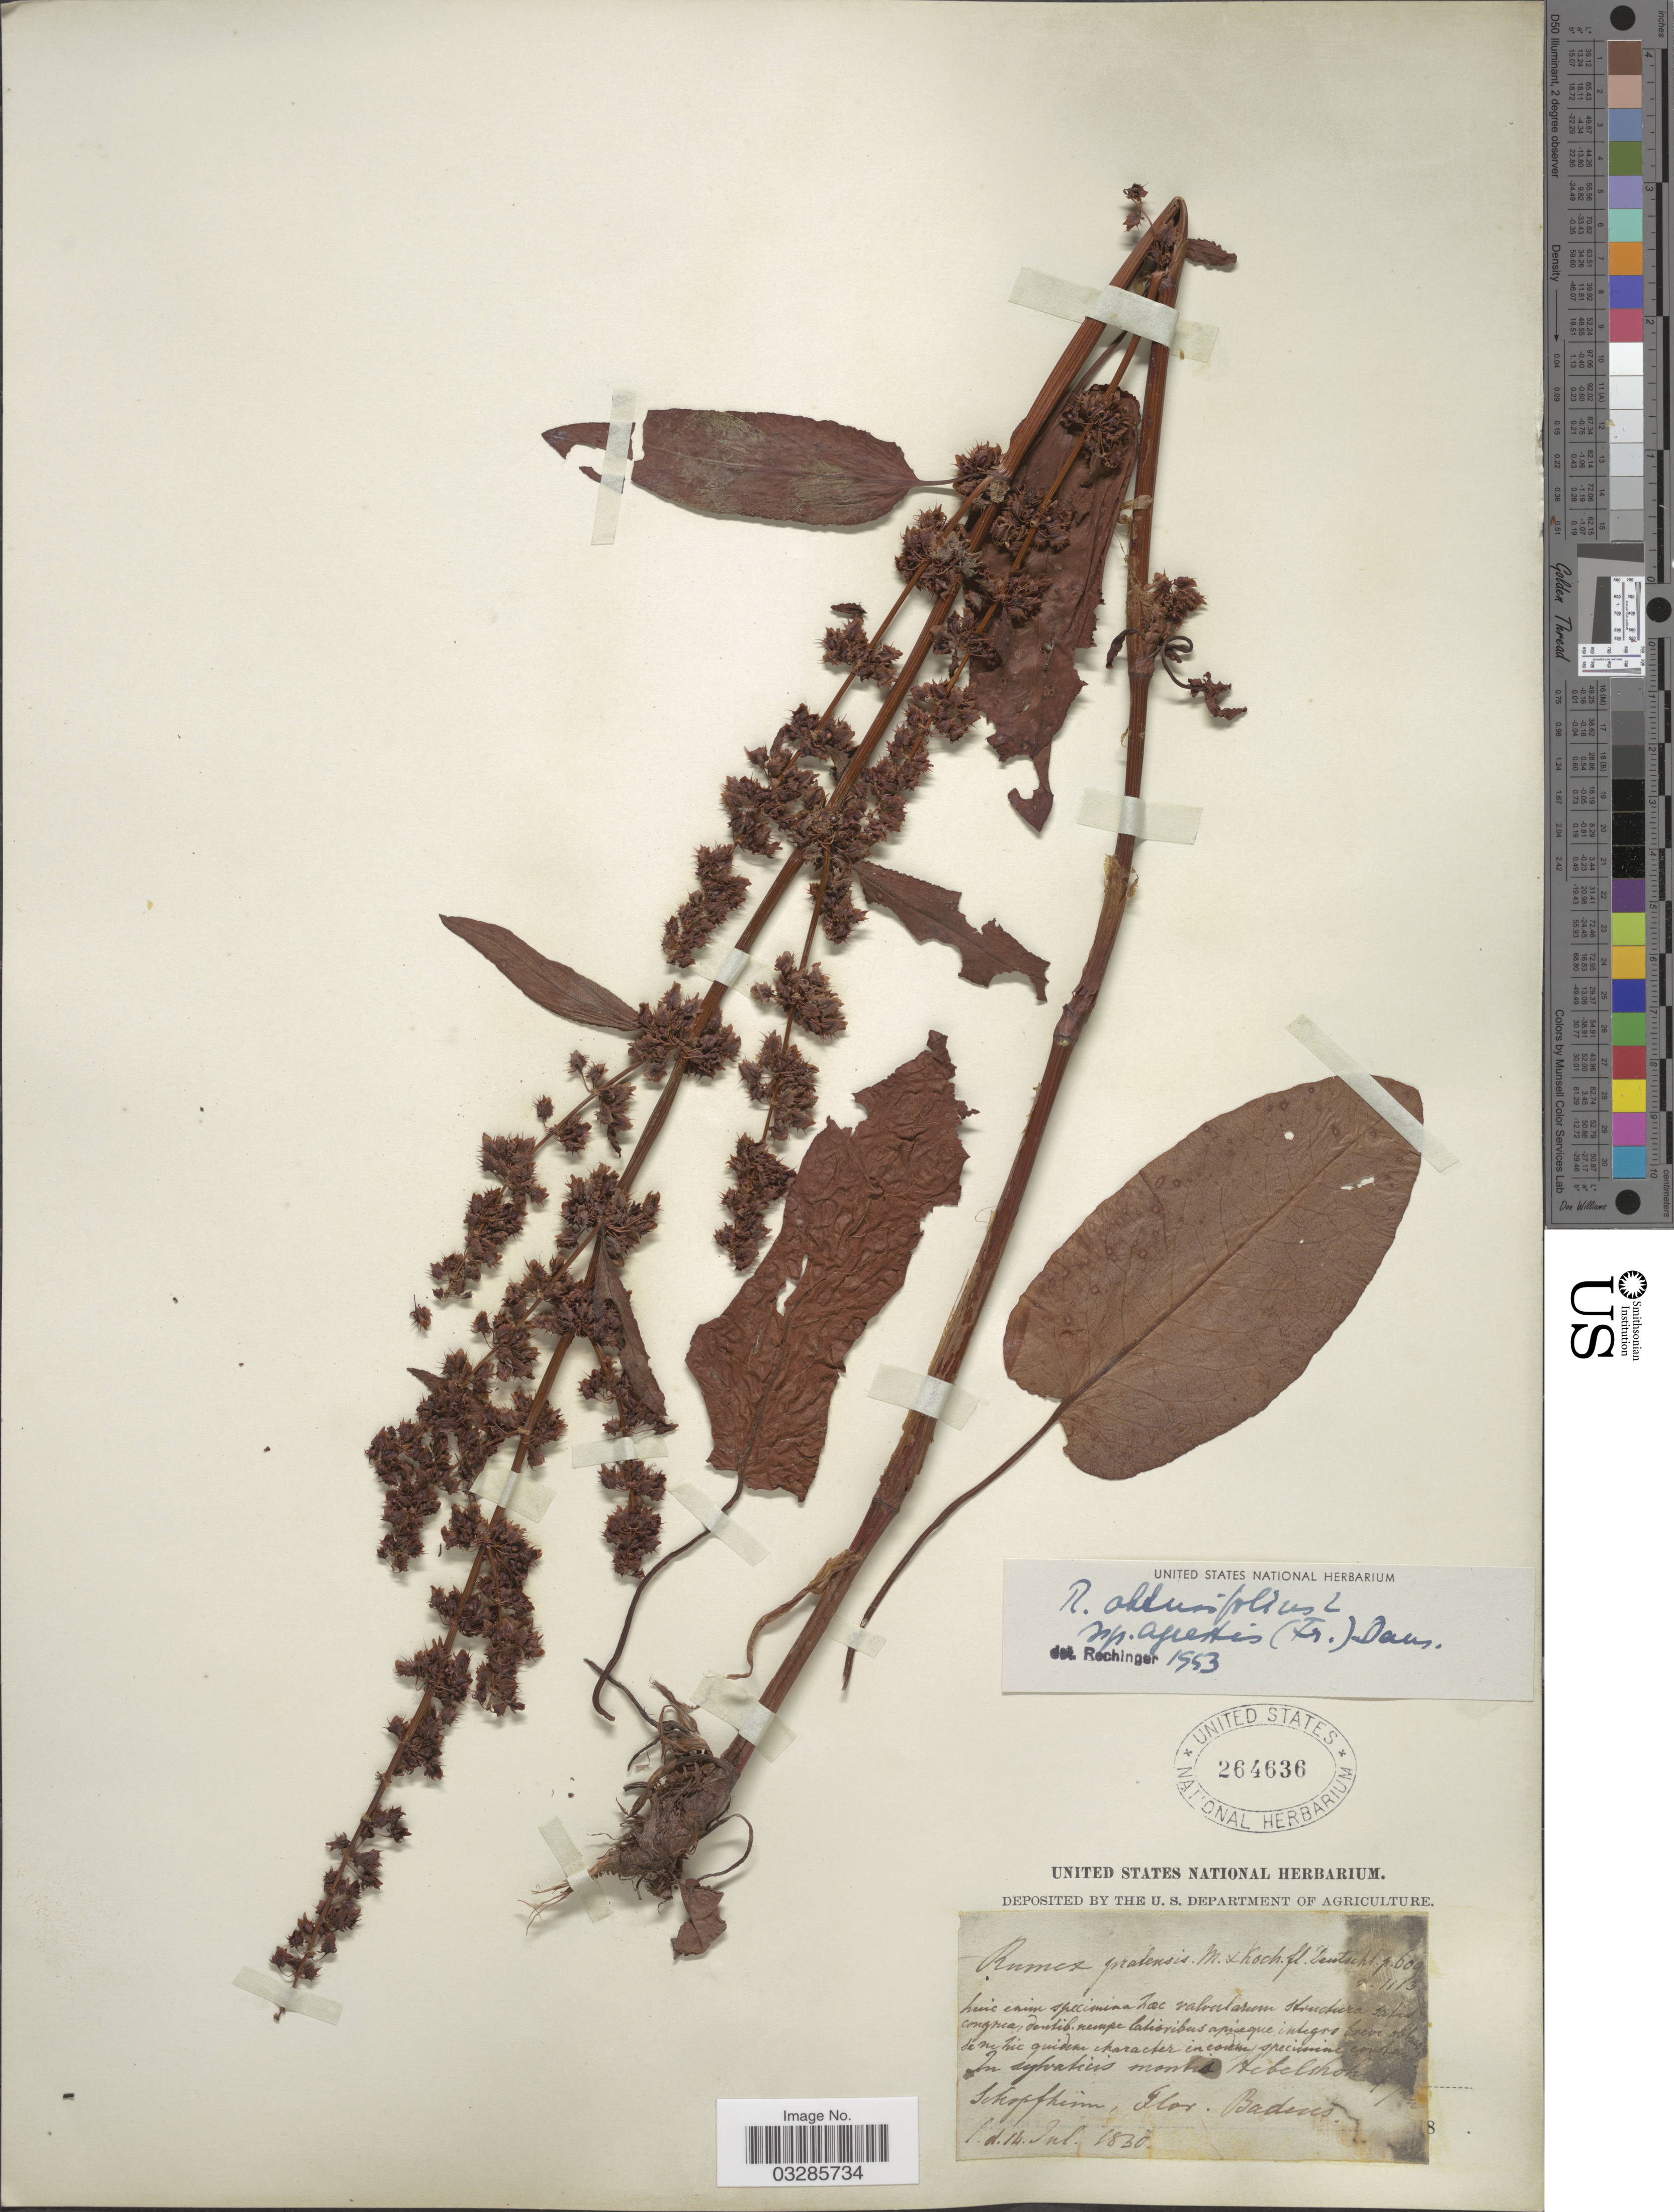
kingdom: Plantae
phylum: Tracheophyta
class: Magnoliopsida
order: Caryophyllales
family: Polygonaceae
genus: Rumex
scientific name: Rumex obtusifolius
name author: L.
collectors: ex herb. United States National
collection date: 1830-07-14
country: Germany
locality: In sylvaticis montis Hebelshohe[interpreted] [illegible text], Schopfheim, Badens.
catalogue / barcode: US 264636